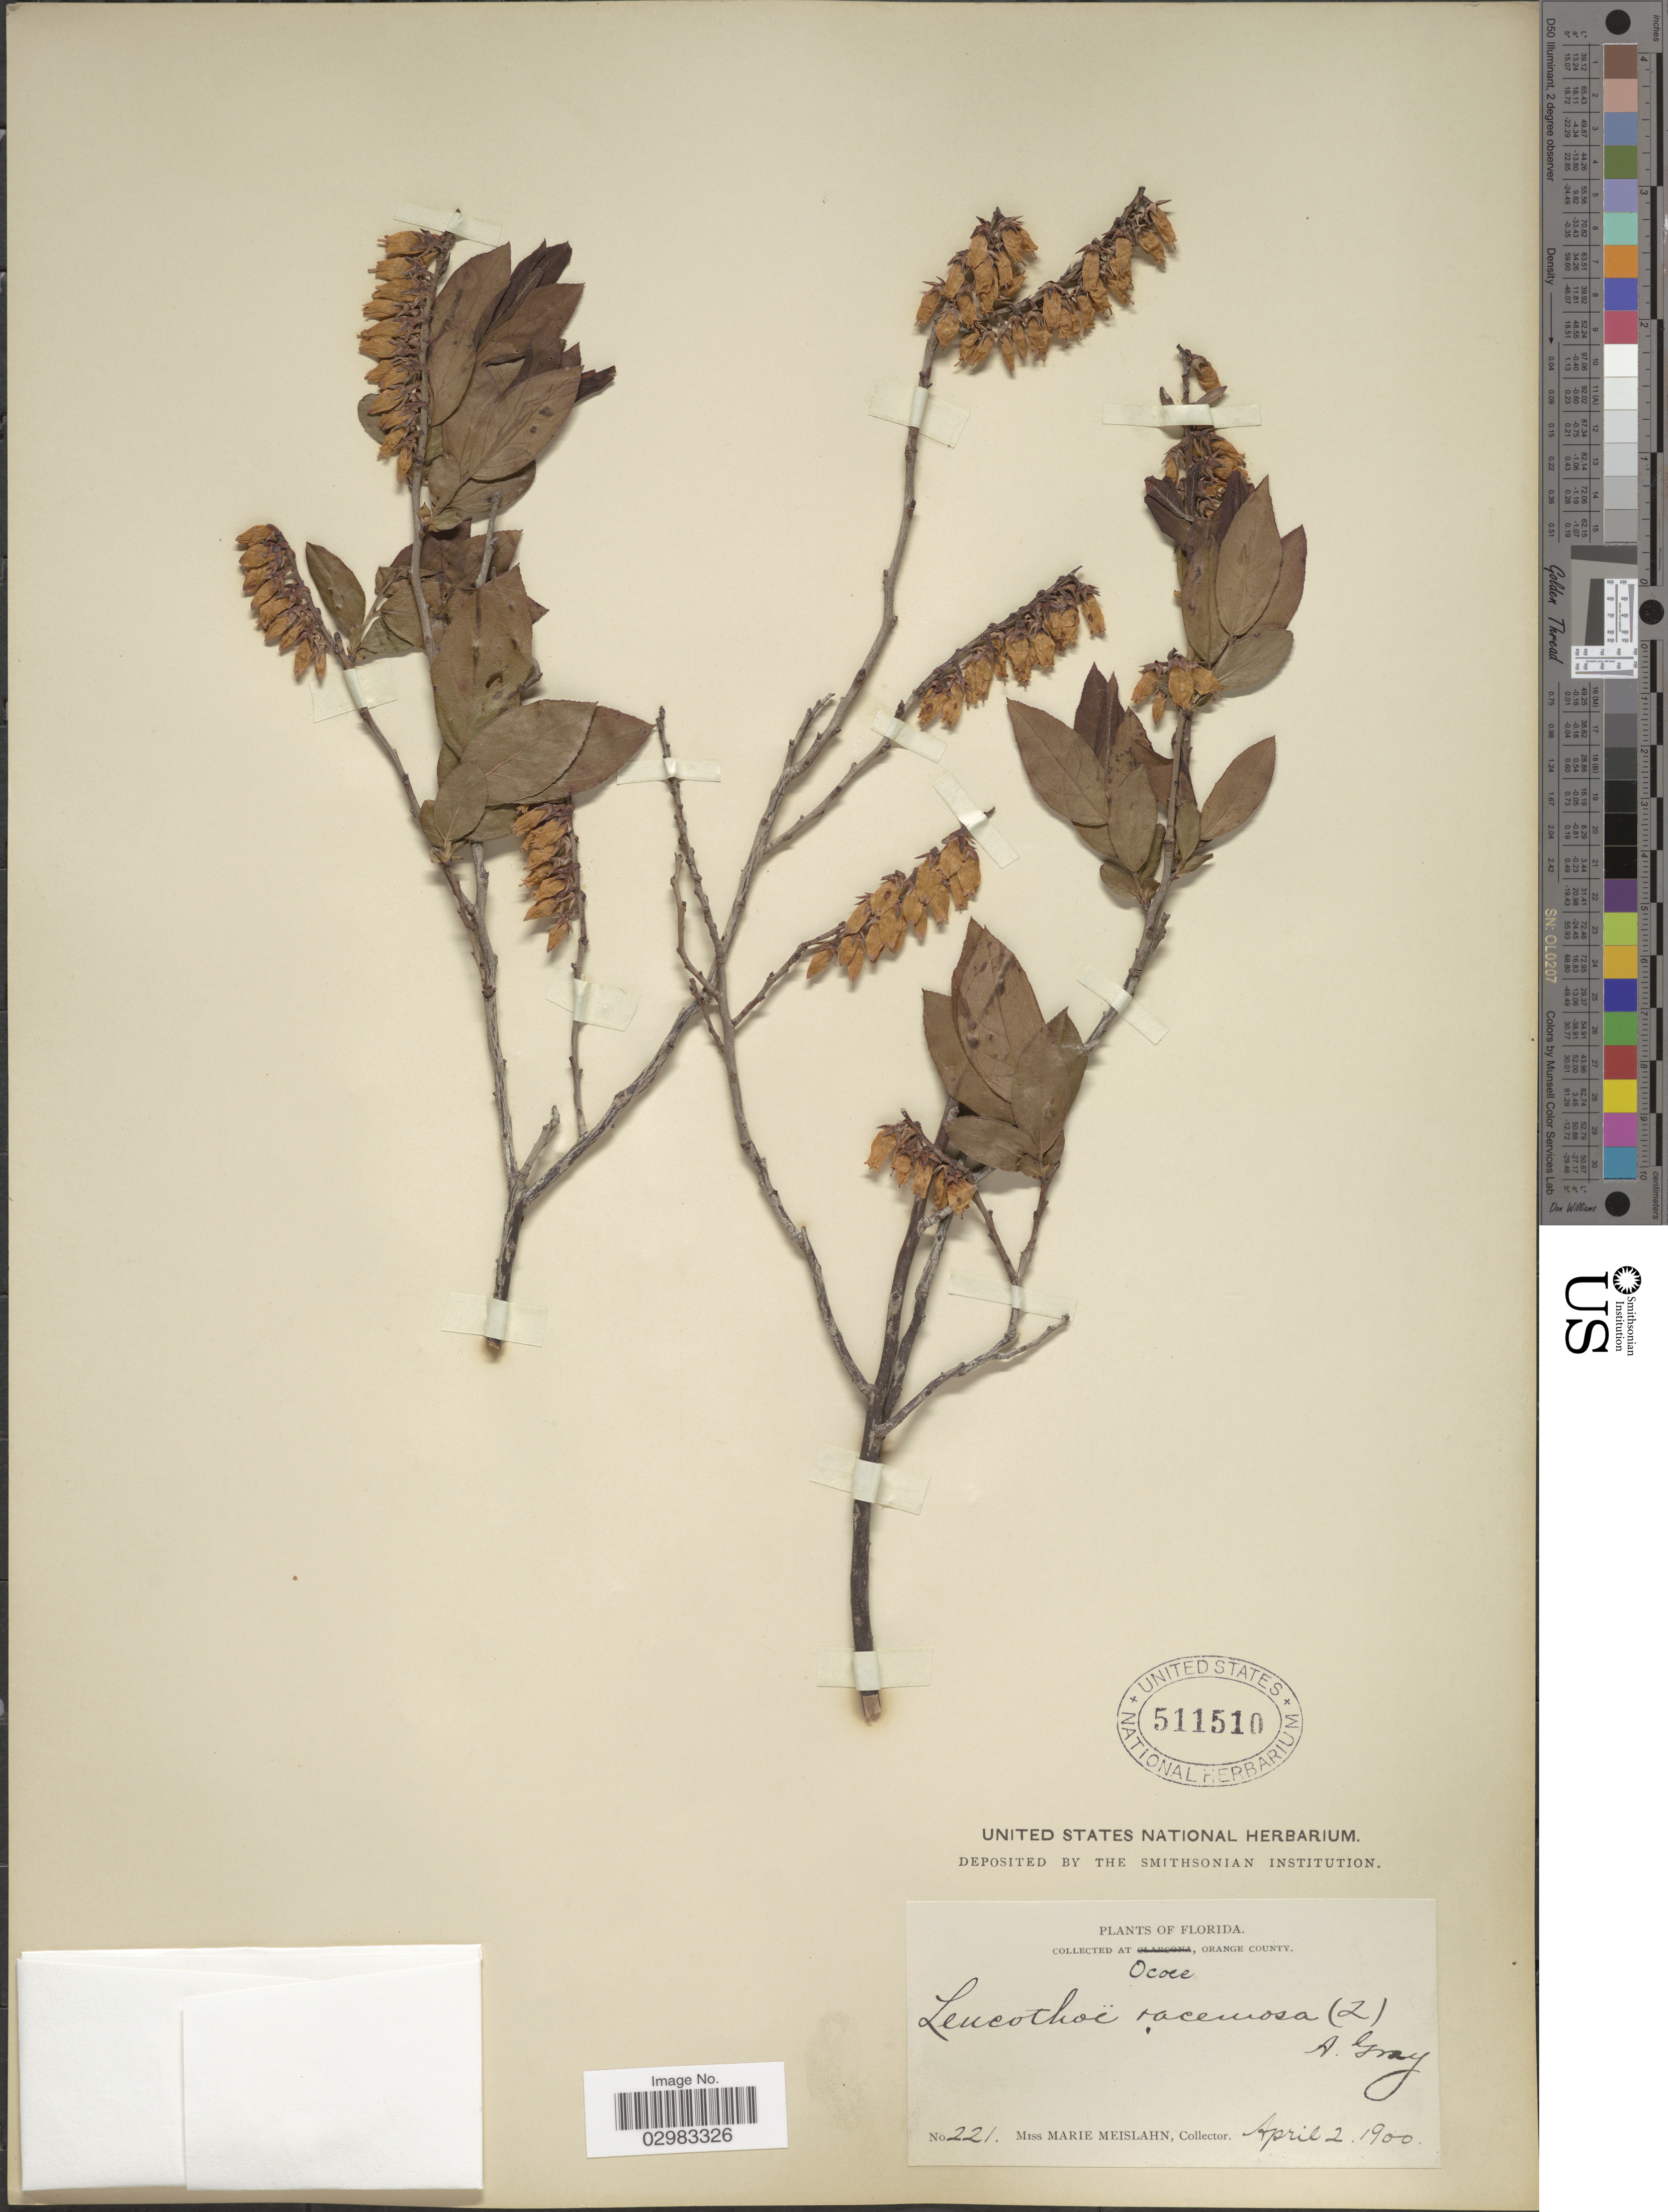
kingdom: Plantae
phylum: Tracheophyta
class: Magnoliopsida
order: Ericales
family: Ericaceae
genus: Leucothoe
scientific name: Leucothoë racemosa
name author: (L.) A. Gray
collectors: M. Meislahn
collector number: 221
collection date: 1900-04-02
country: United States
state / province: Florida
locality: At Ocoee, Orange County.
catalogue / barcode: US 511510